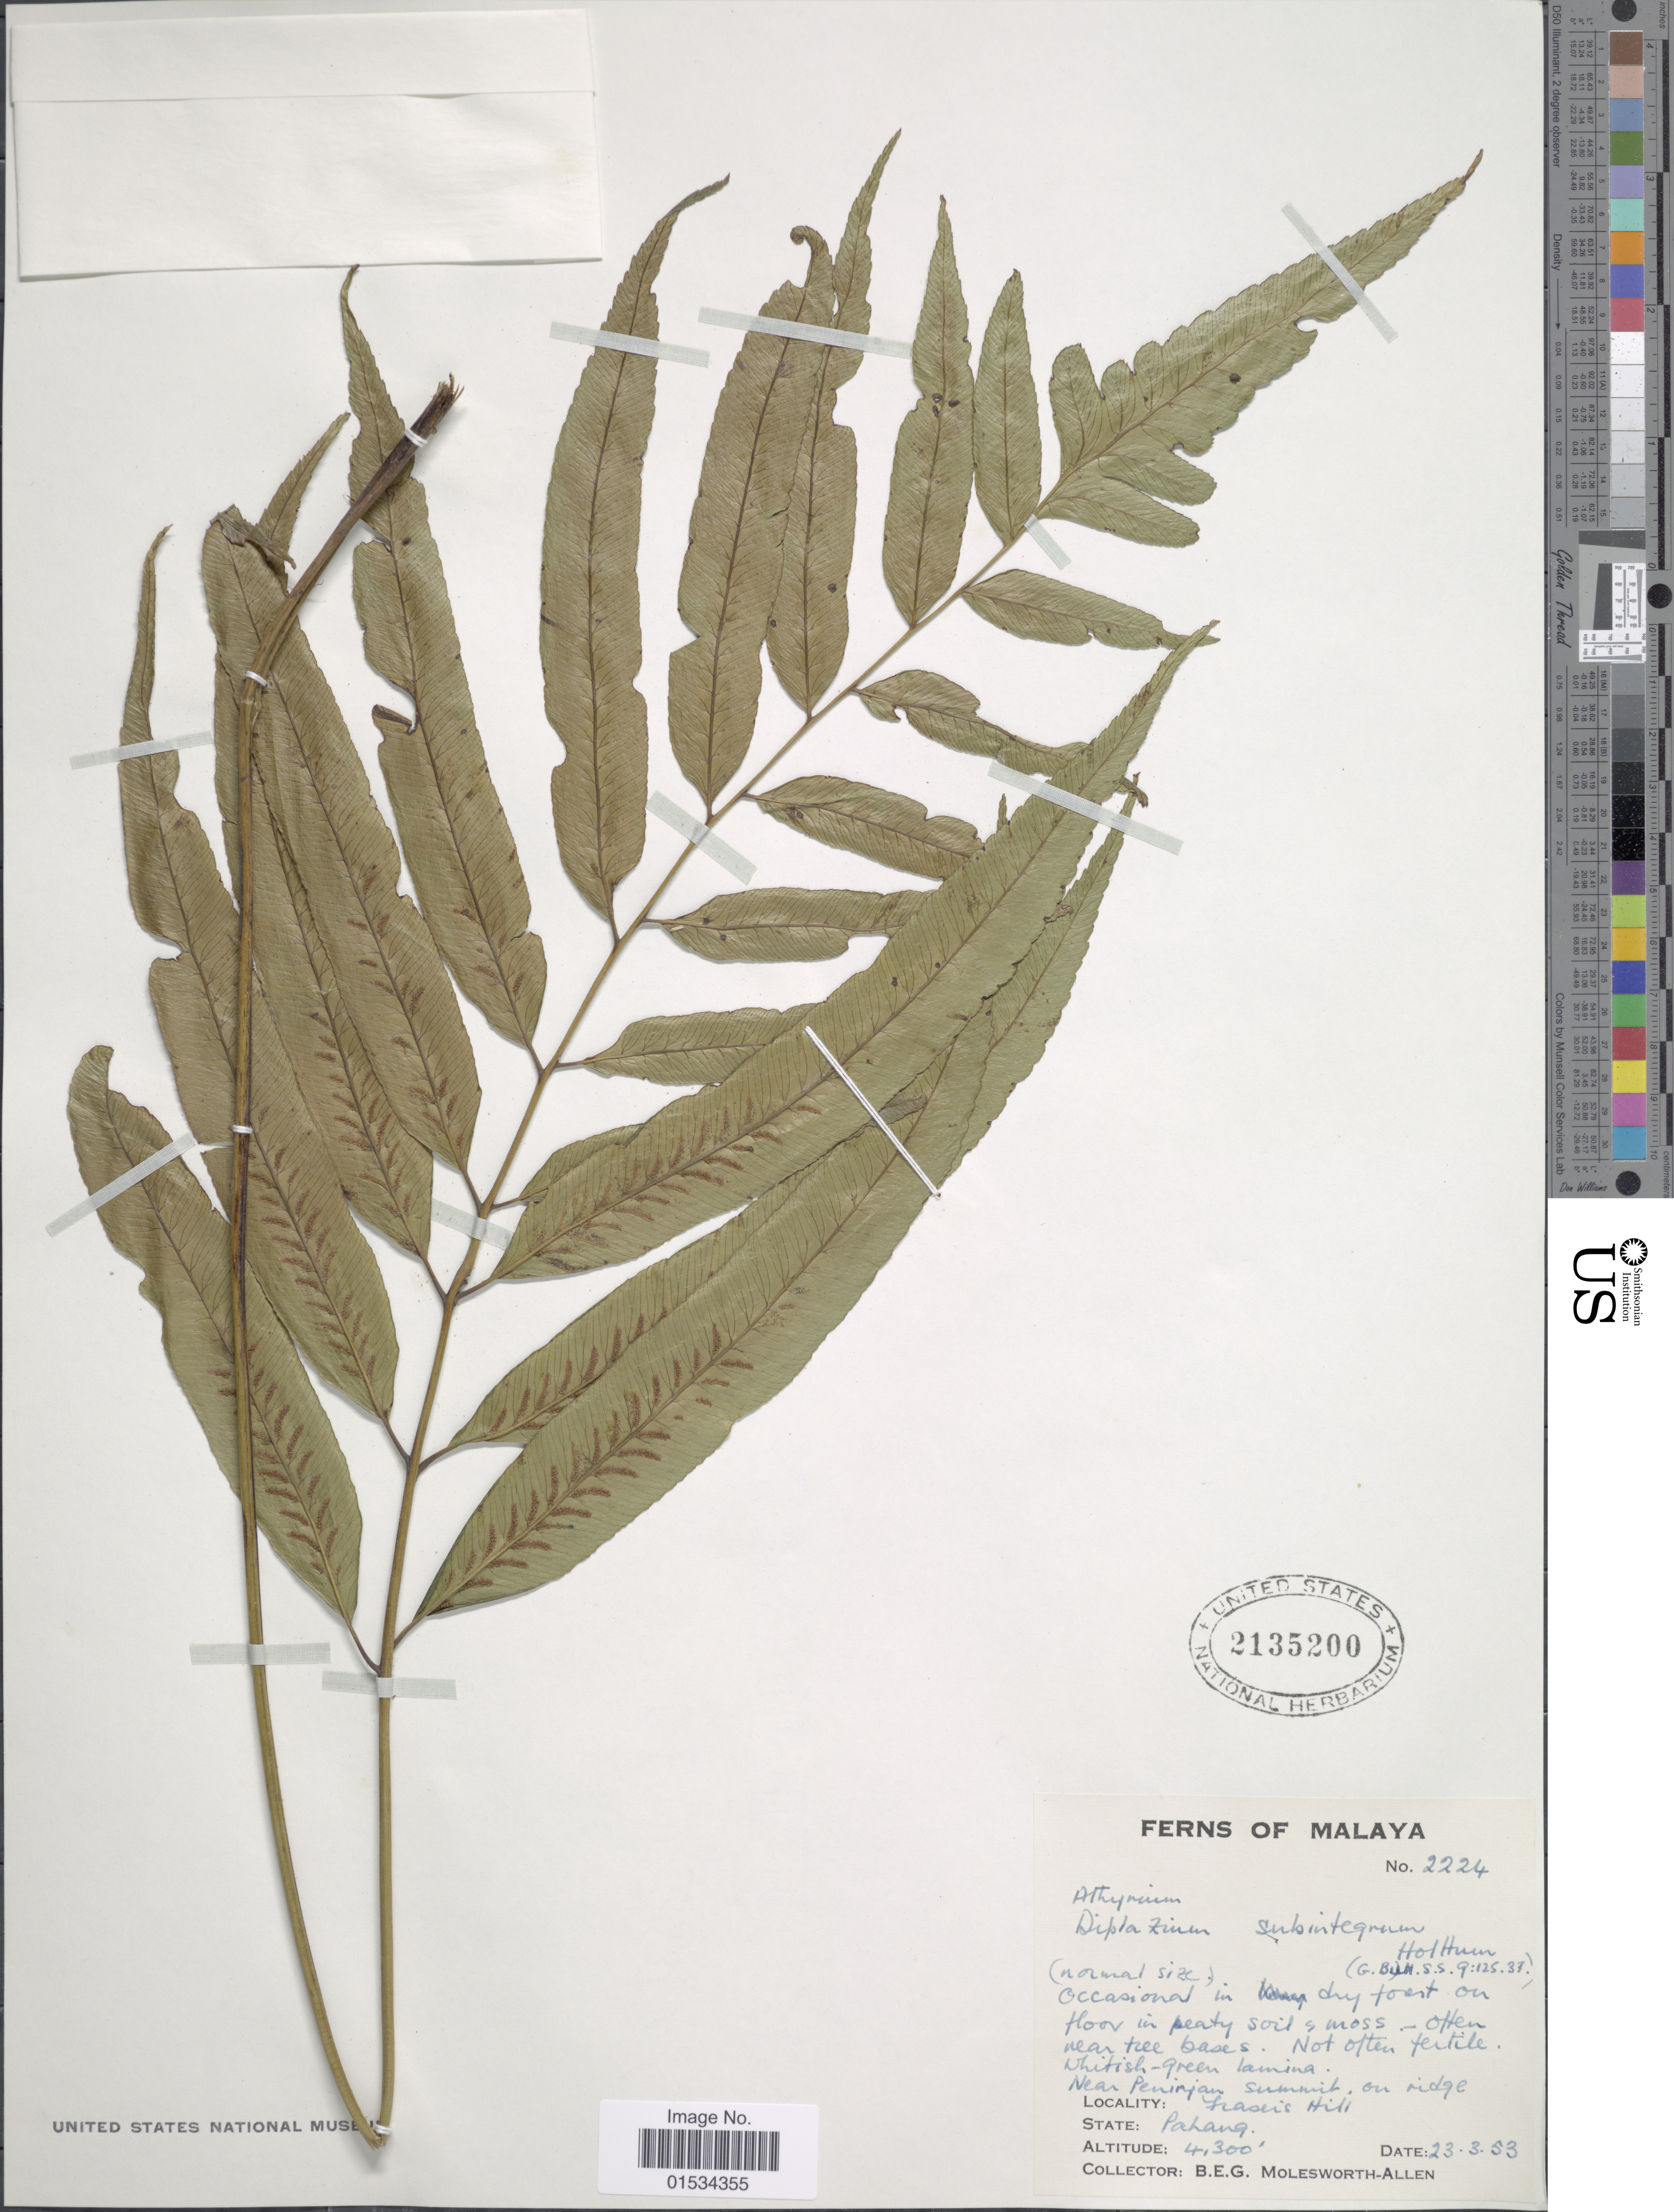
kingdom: Plantae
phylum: Tracheophyta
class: Polypodiopsida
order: Polypodiales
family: Athyriaceae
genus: Diplazium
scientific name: Diplazium subintegrum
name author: Holttum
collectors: B. E. G. Molesworth-Allen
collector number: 2224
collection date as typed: Transcribed d/m/y: 23/3/53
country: Malaysia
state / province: Pahang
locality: Fraser's Hill, Near Peninjan summit, on ridge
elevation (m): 1311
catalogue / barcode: US 2135200